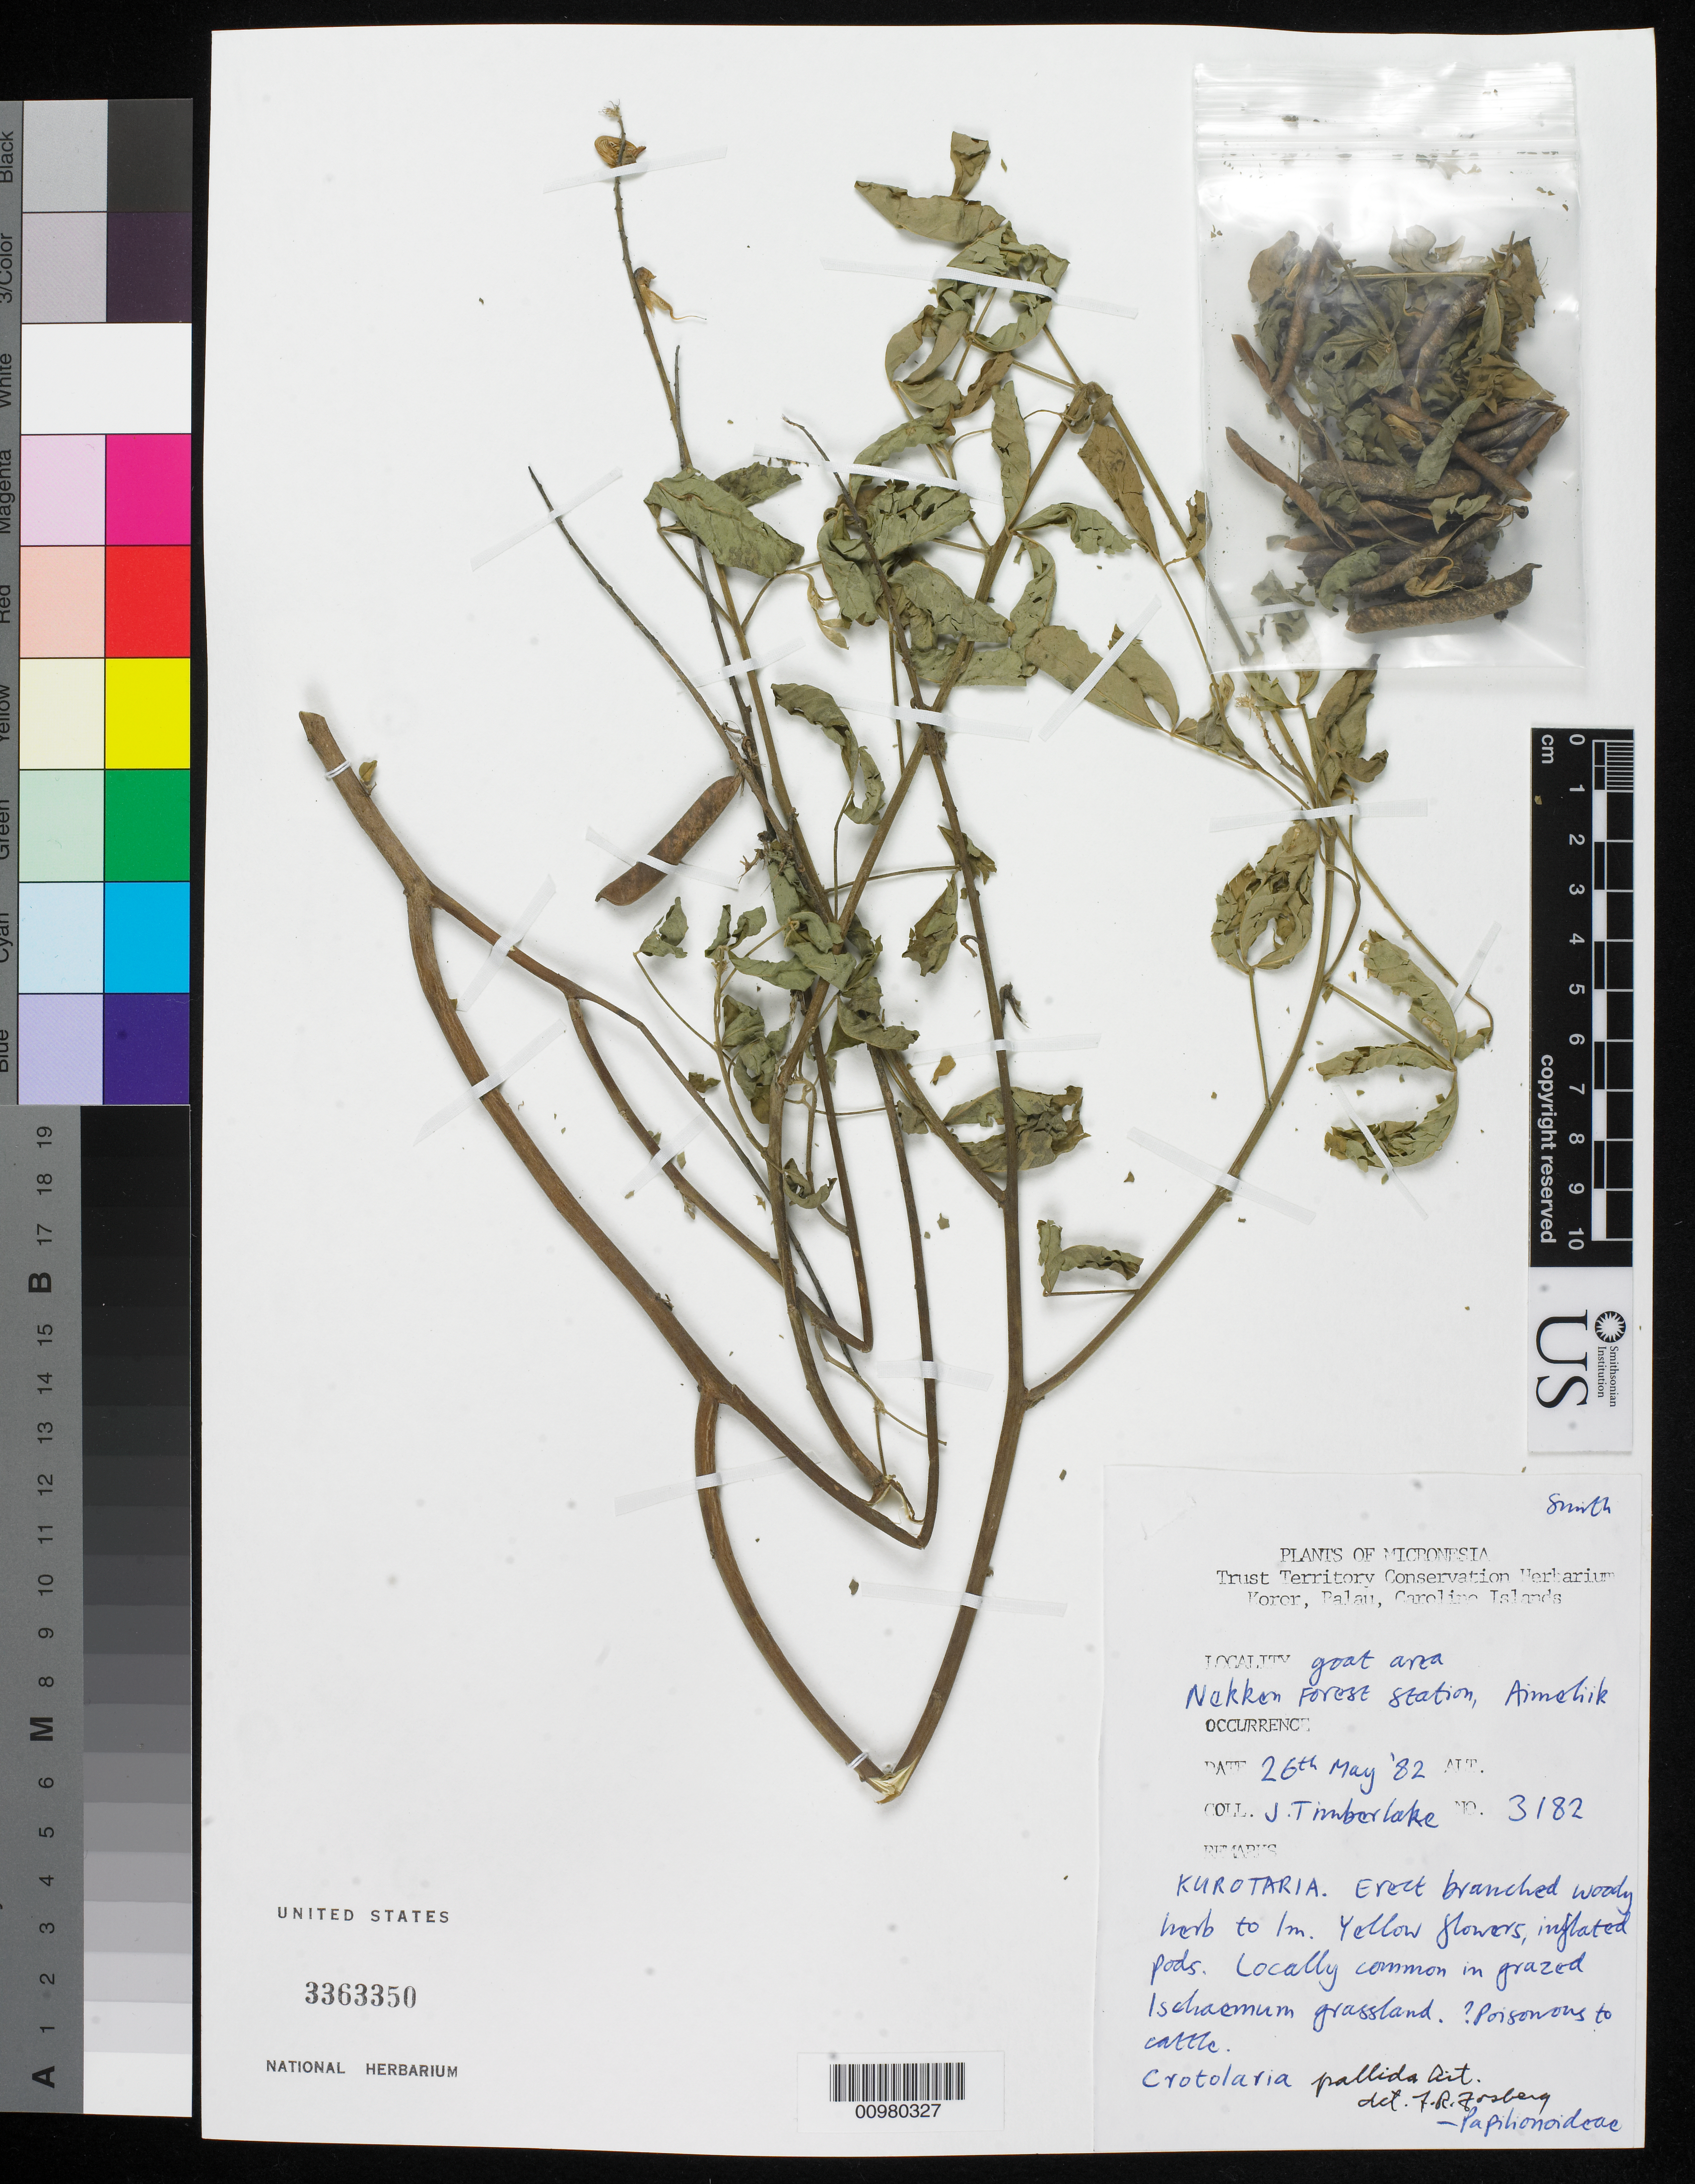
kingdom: Plantae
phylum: Tracheophyta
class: Magnoliopsida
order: Fabales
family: Fabaceae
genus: Crotalaria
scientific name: Crotalaria pallida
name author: Aiton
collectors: J. Timberlake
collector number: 3182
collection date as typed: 26 May 1982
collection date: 1982-05-26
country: Palau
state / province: Aimeliik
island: Babeldaob [Babelthuap]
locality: goat area, Nekken Forest Station, Aimchik, Koror, Palau, Caroline Islands.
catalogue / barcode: US 3363350